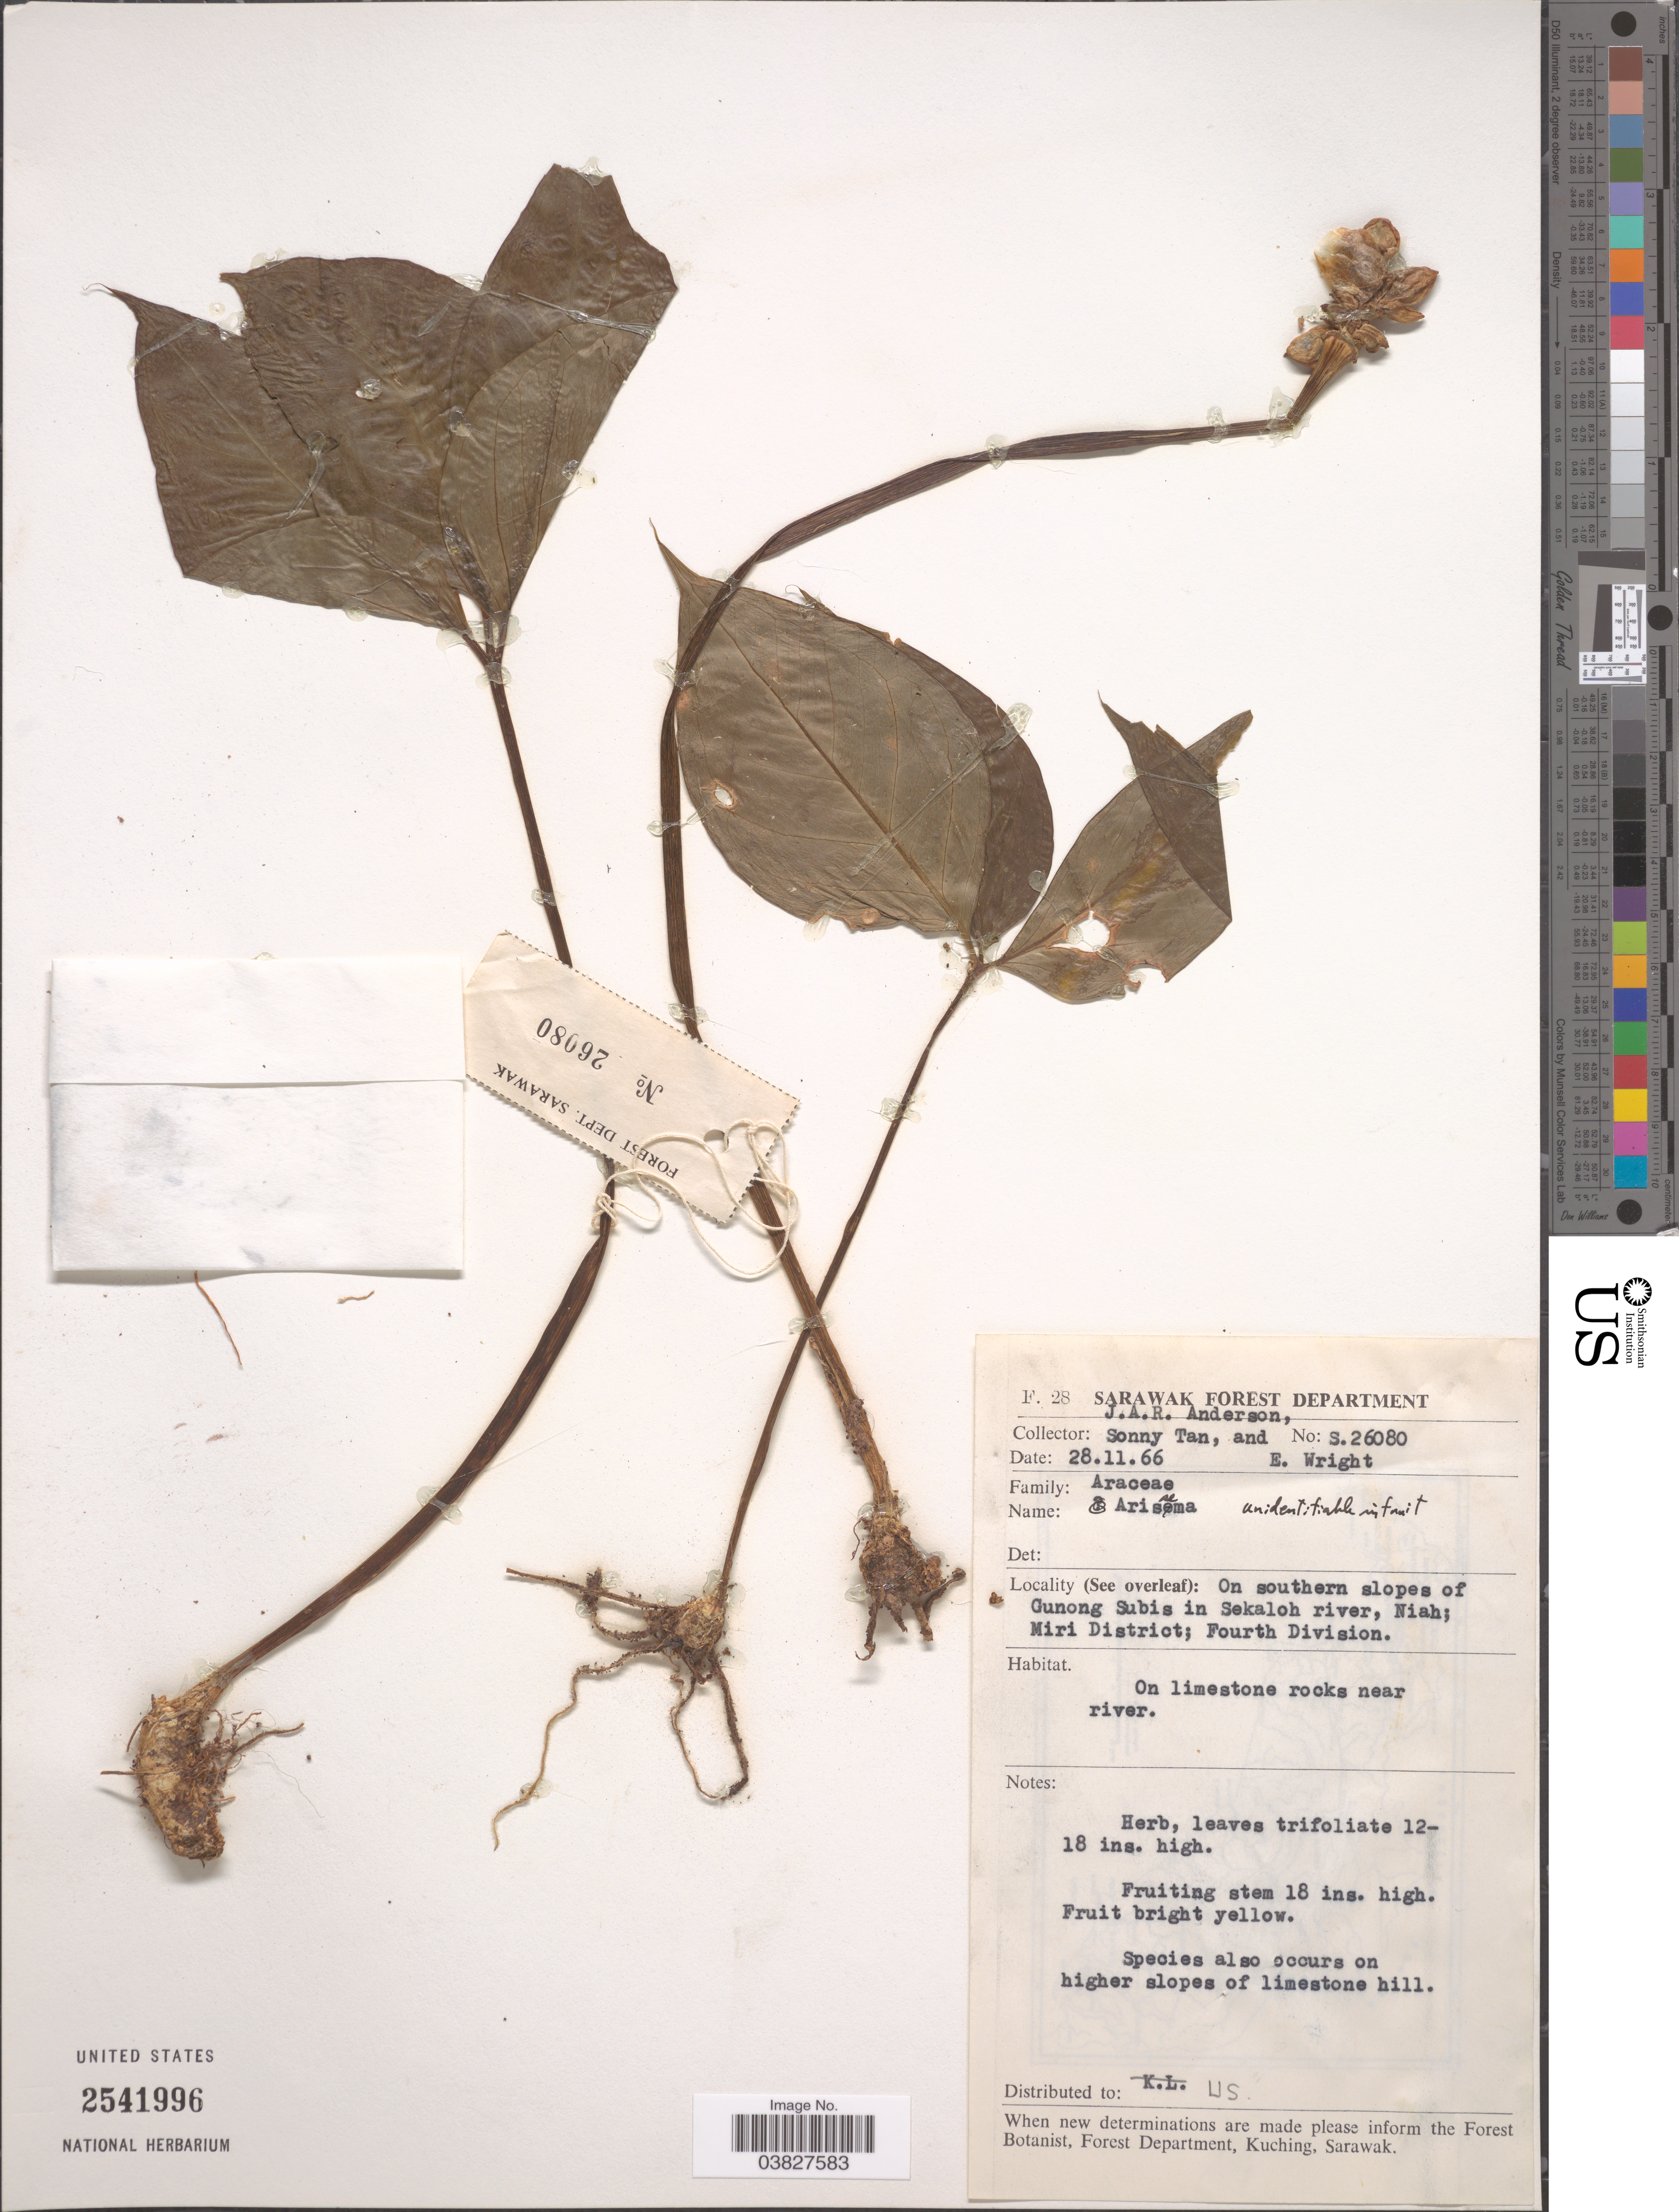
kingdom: Plantae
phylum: Tracheophyta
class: Liliopsida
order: Alismatales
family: Araceae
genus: Arisaema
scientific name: Arisaema sp.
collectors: J. A. R. Anderson, S. Tan & E. P. Wright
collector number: S26080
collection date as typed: Transcribed d/m/y: 28/11/66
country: Malaysia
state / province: Sarawak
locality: On southern slopes of Gunong Subis in Sekaloh river, Niah; Miri District; Fourth Division. On limestone rocks near river.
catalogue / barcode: US 2541996